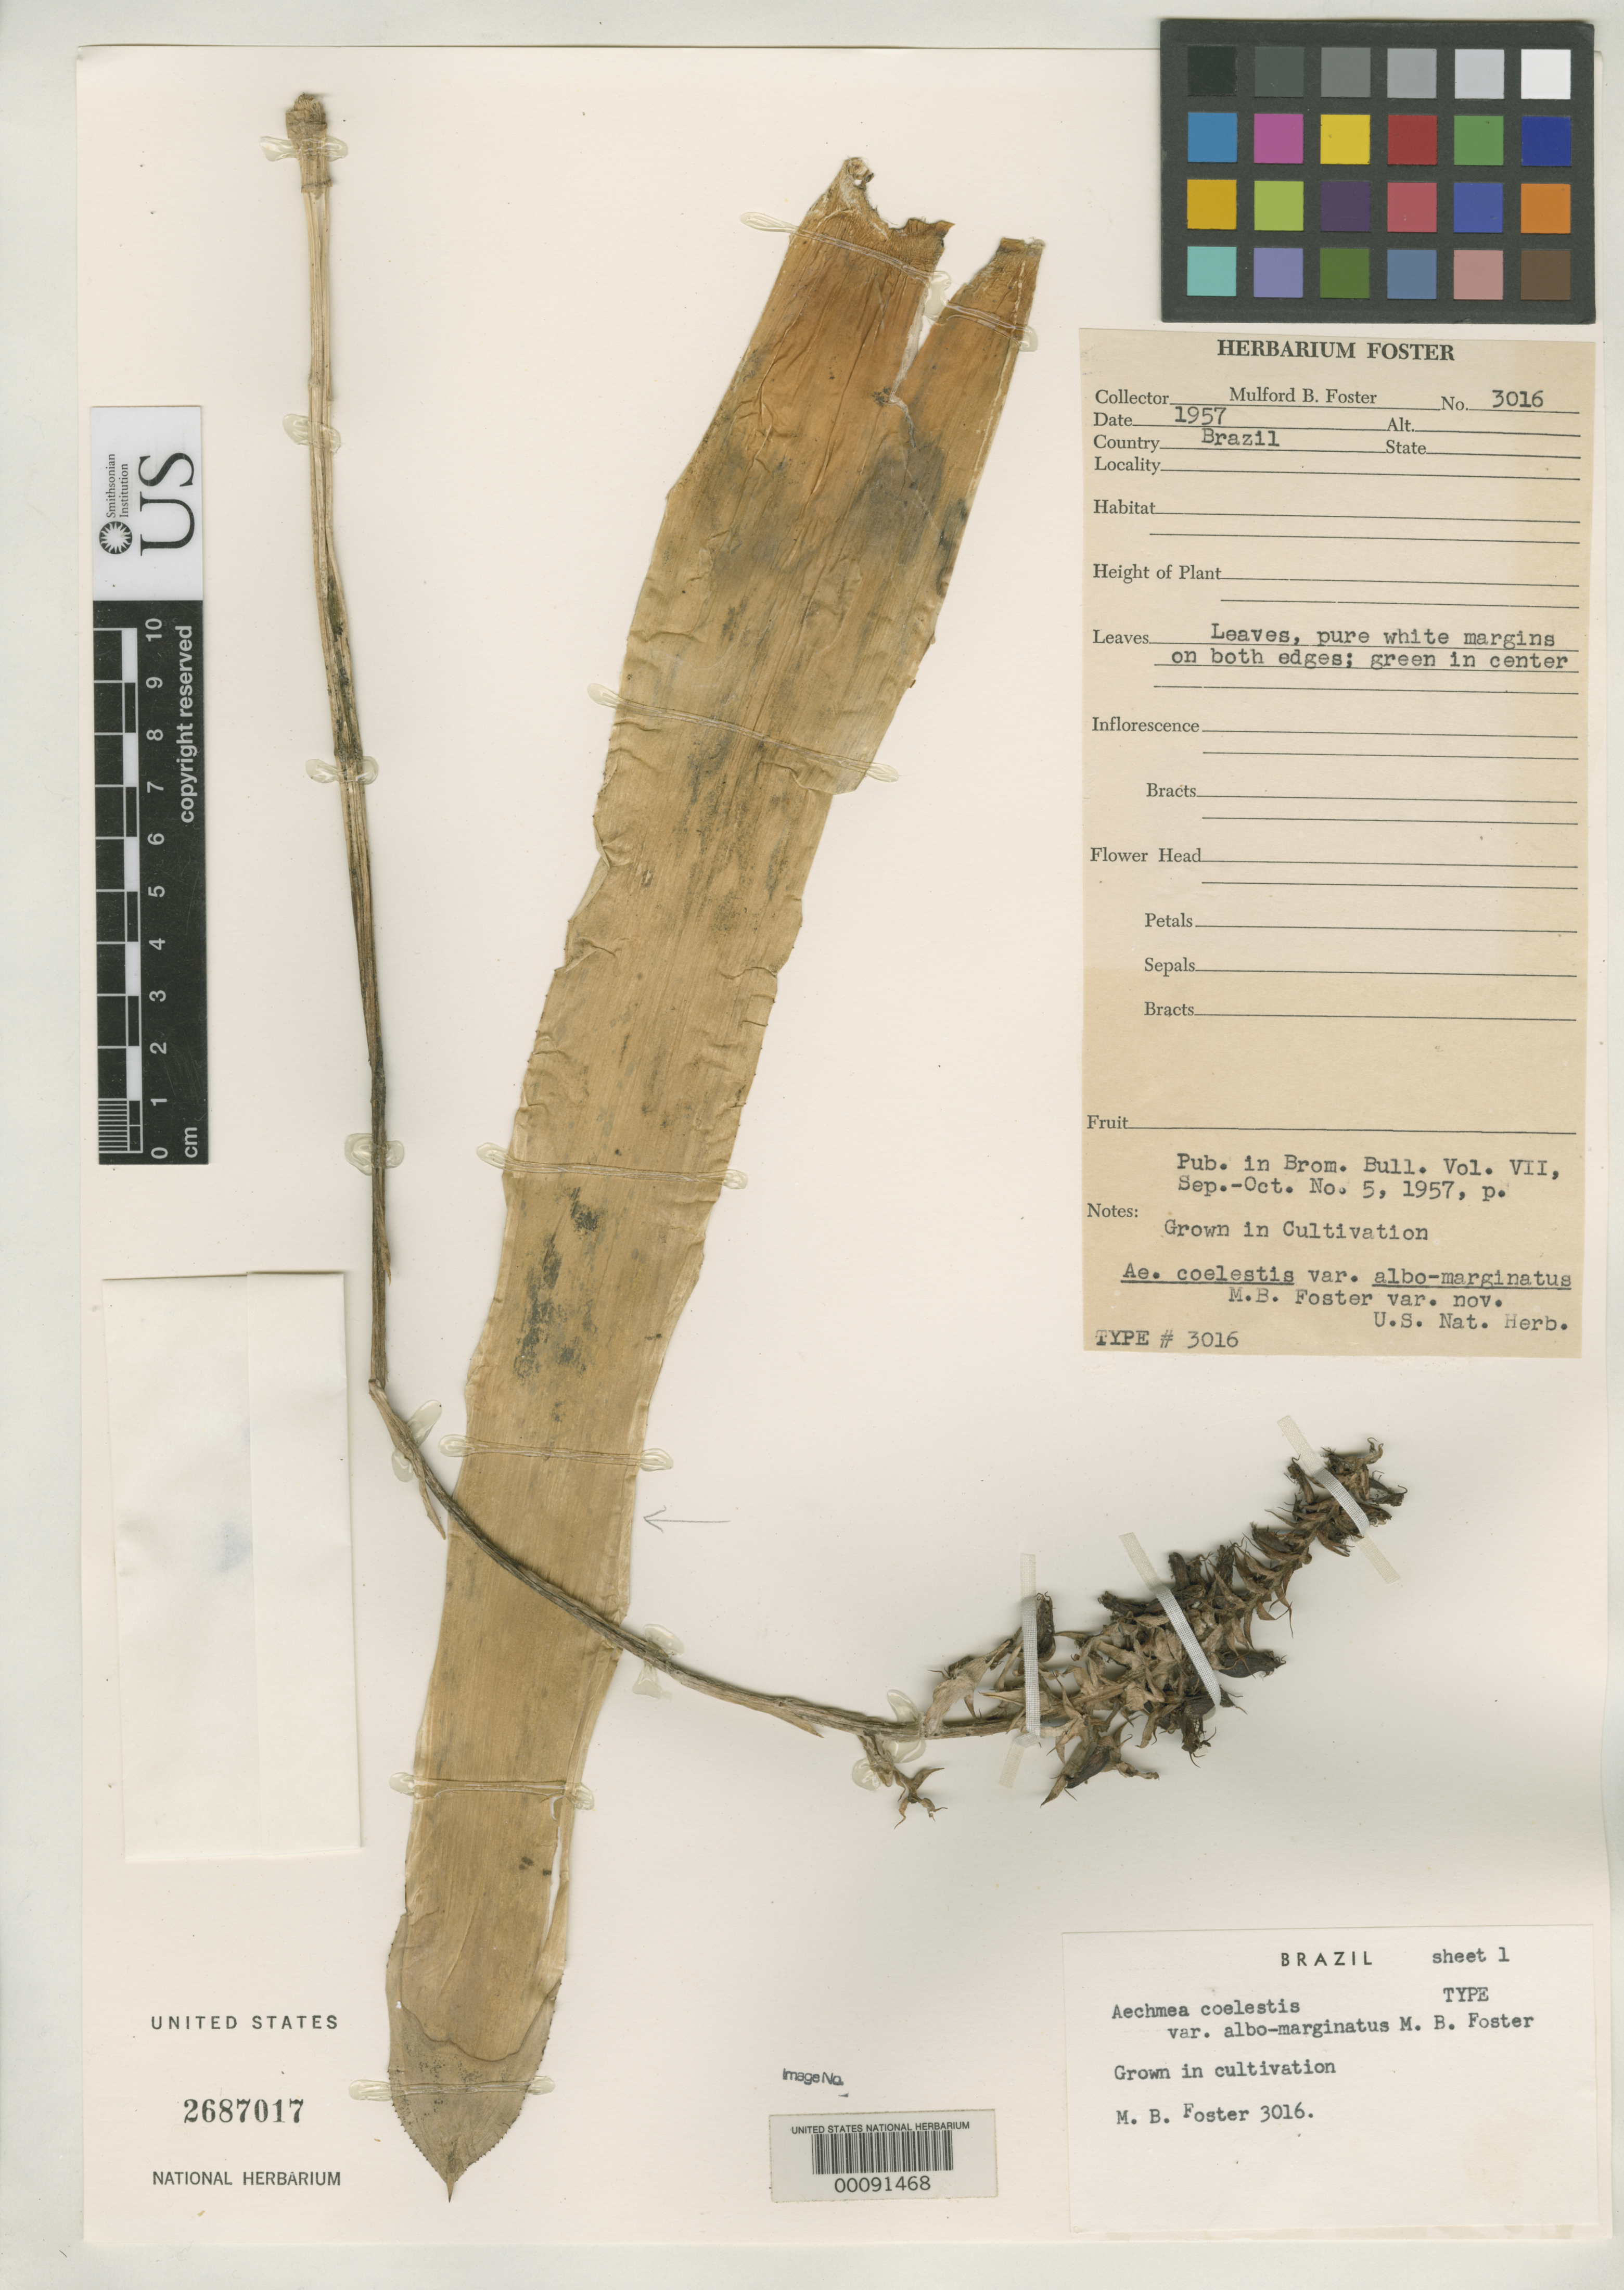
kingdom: Plantae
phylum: Tracheophyta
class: Liliopsida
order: Poales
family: Bromeliaceae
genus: Aechmea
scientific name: Aechmea coelestis var. albo-marginatus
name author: M.B. Foster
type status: Holotype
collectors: M. B. Foster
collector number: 3016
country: Brazil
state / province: Minas Gerais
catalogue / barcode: US 2687017